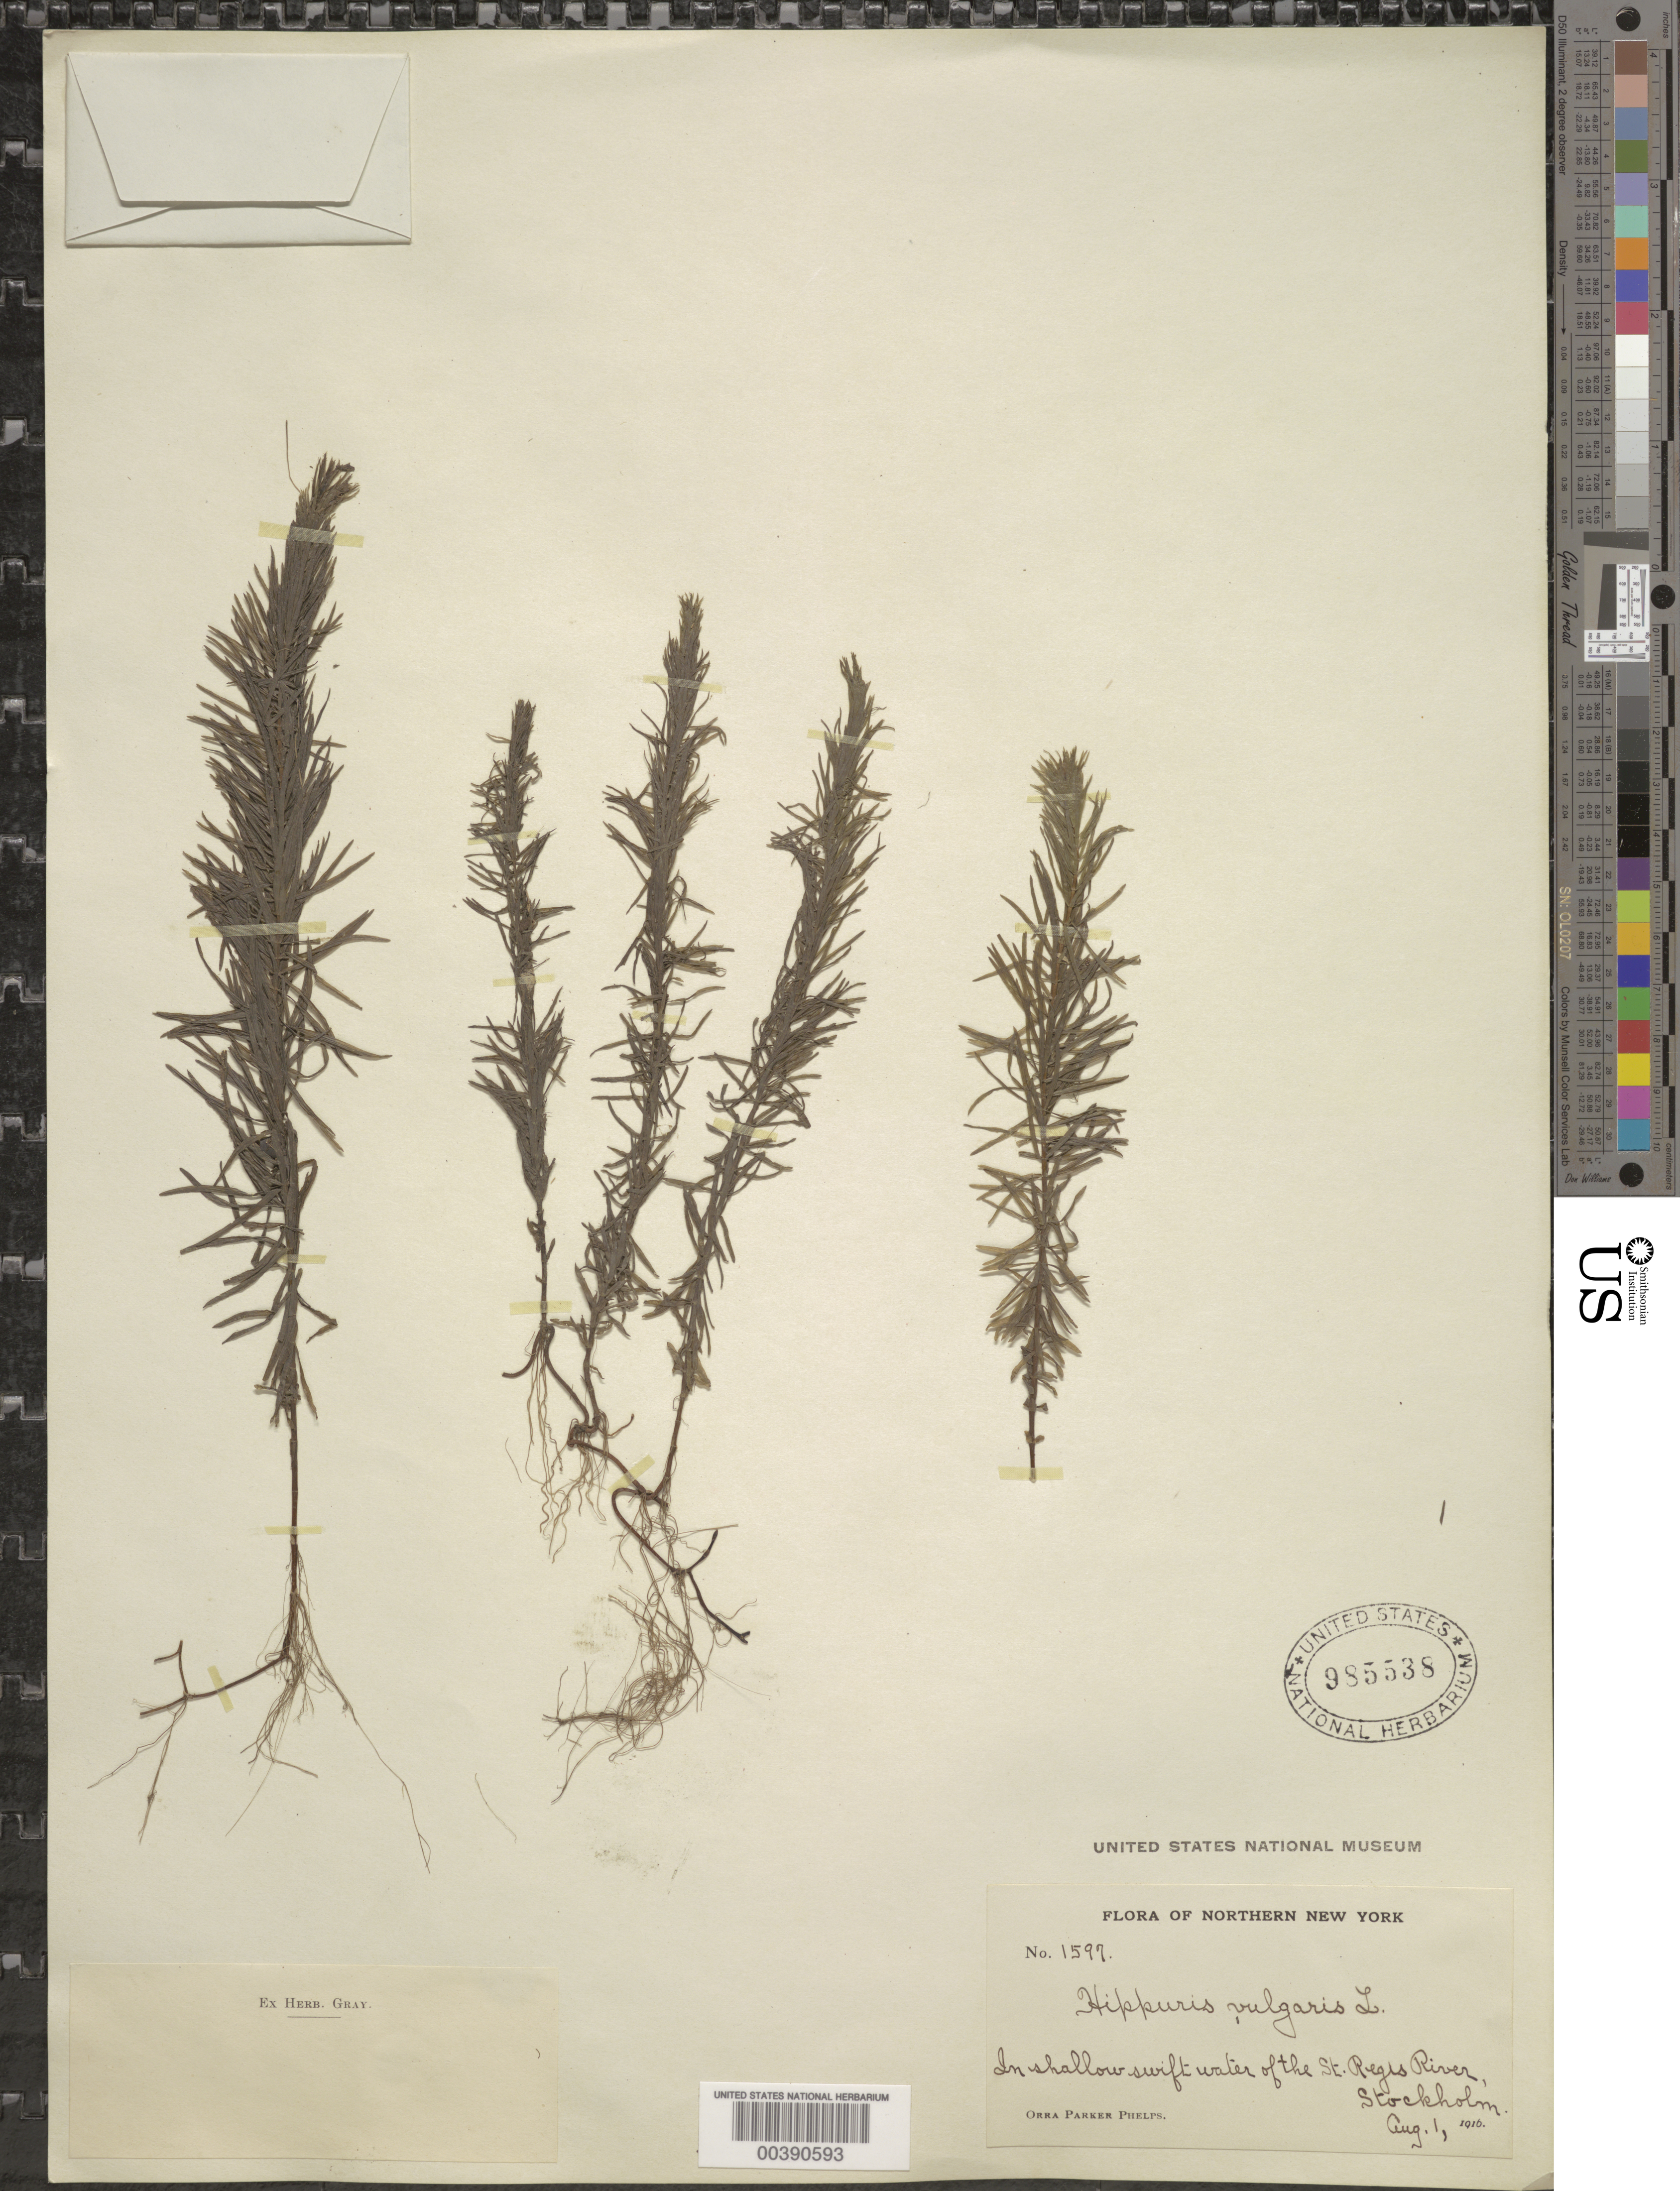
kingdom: Plantae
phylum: Tracheophyta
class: Magnoliopsida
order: Lamiales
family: Plantaginaceae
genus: Hippuris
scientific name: Hippuris vulgaris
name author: L.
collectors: O. P. Phelps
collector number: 1597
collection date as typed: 01 Aug 1916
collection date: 1916-08-01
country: United States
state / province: New York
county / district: Franklin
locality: St regis r., stockholm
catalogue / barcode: US 985538